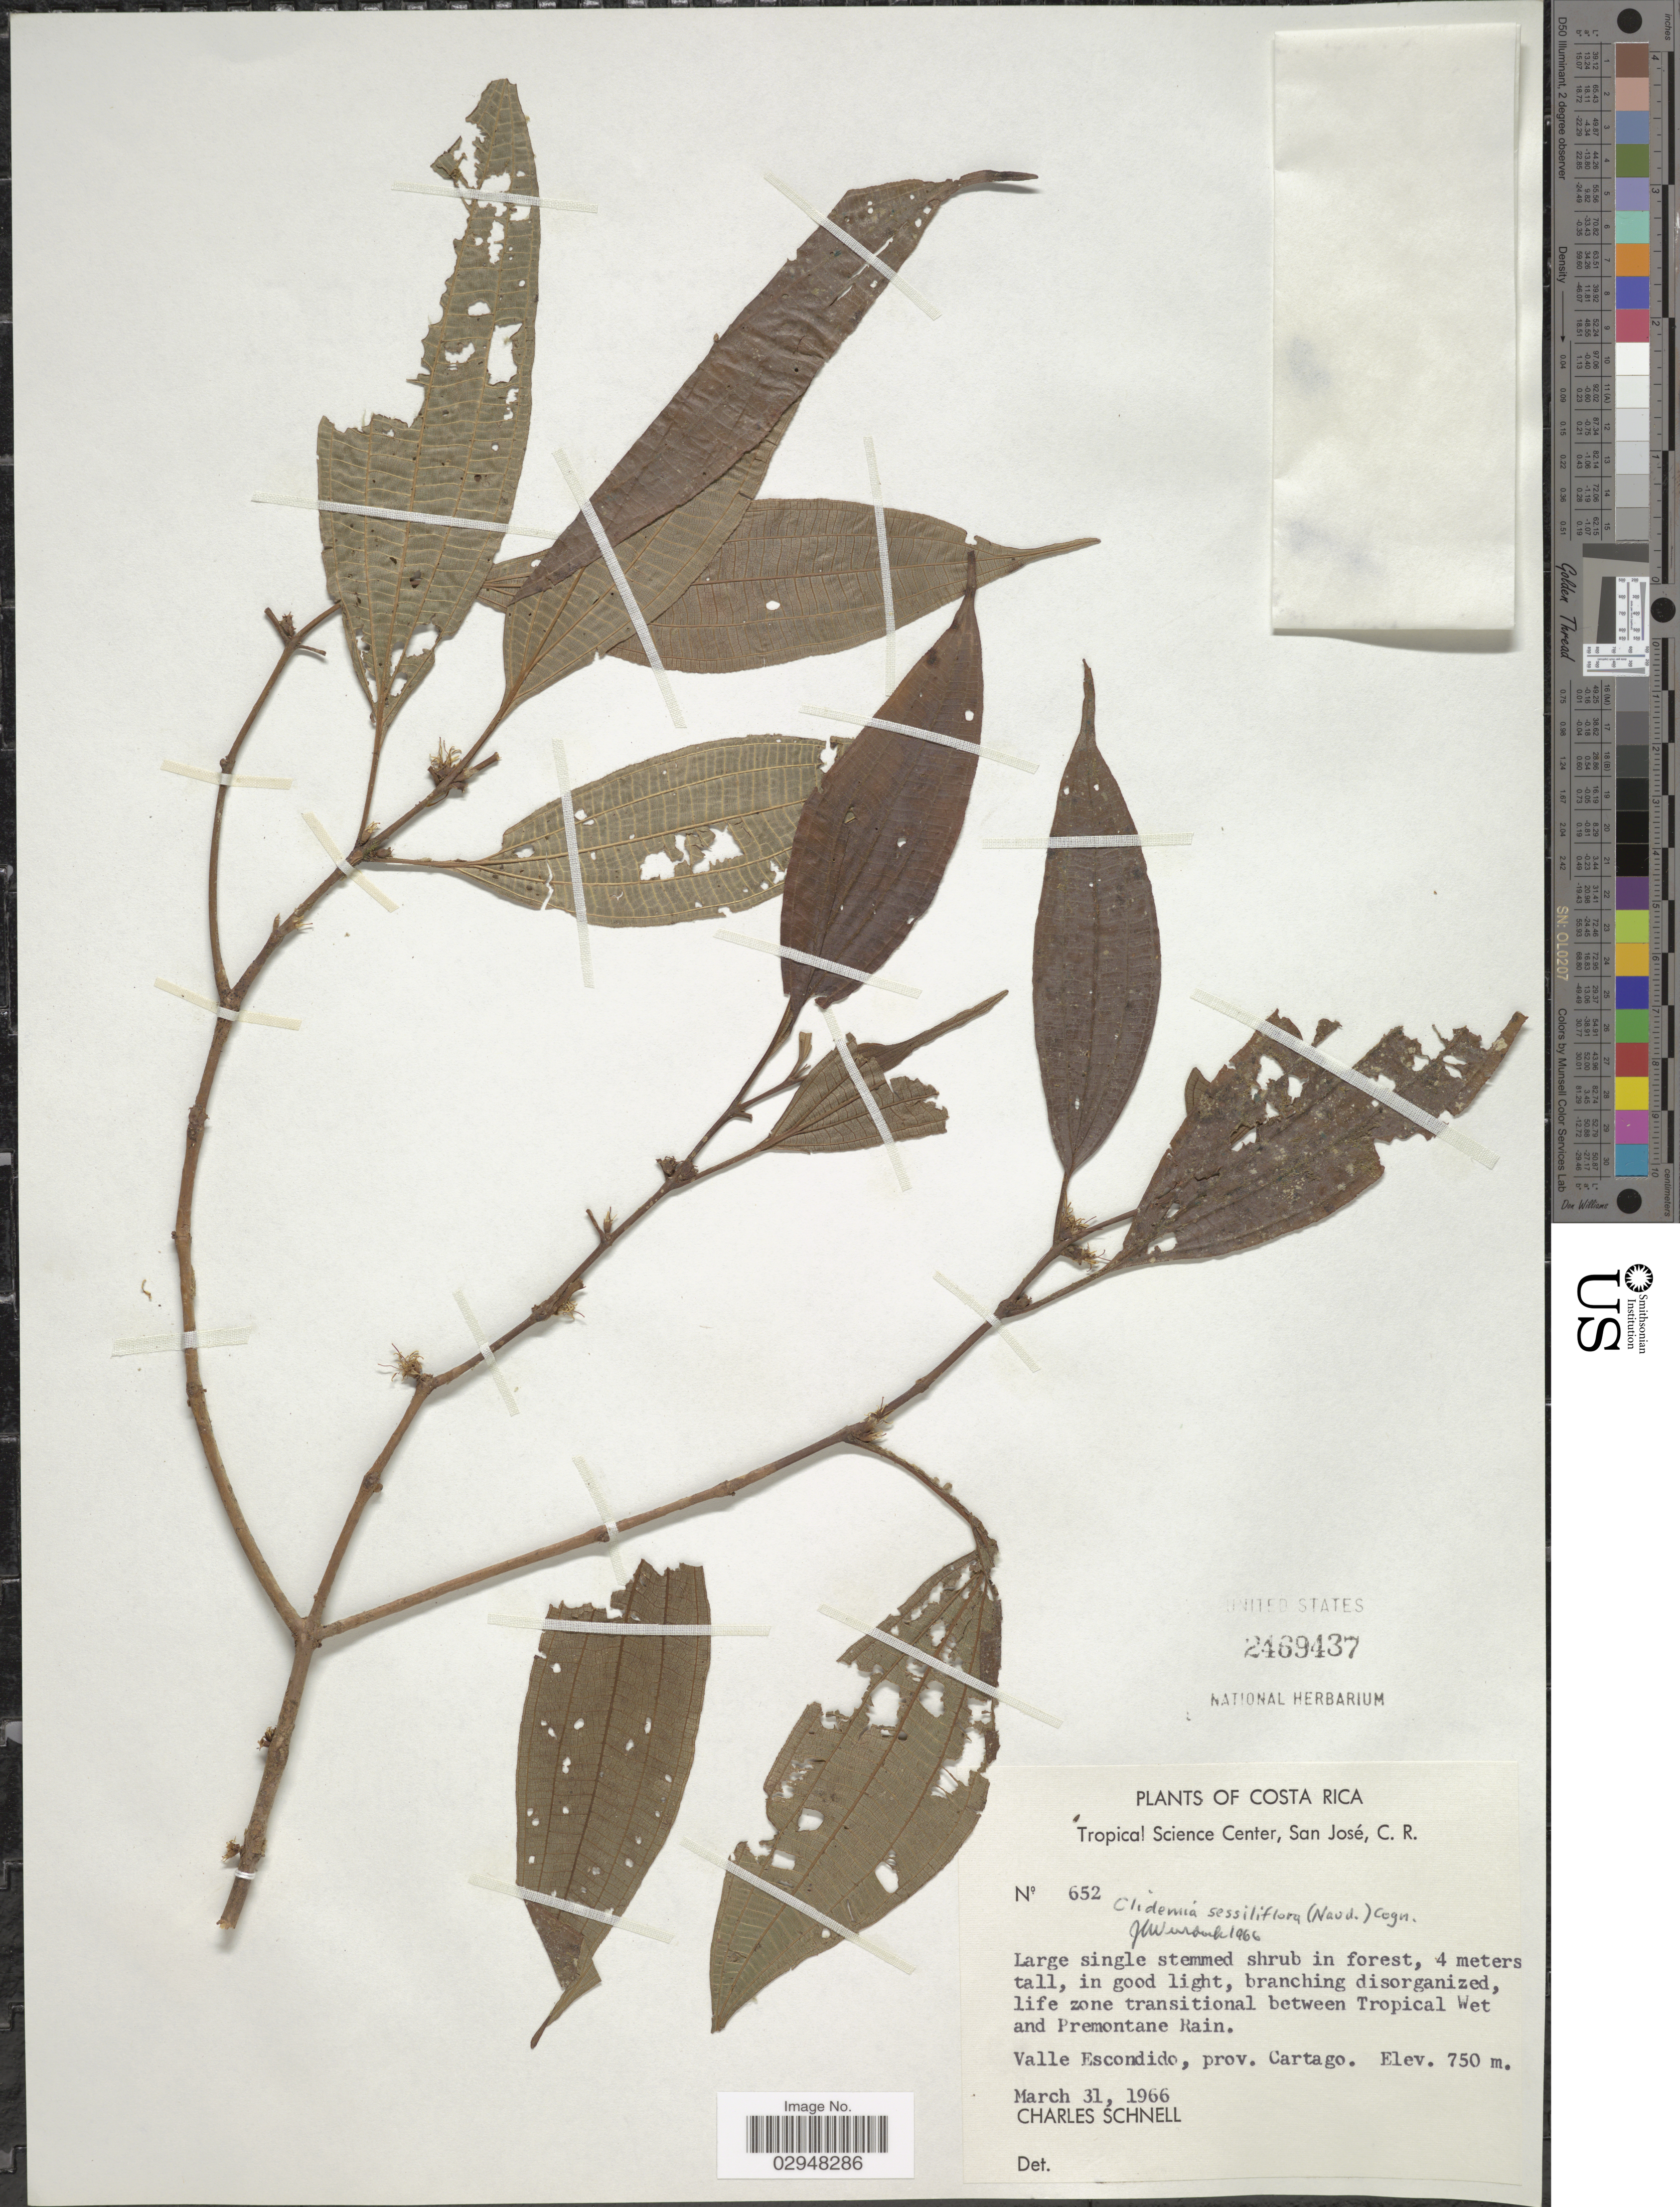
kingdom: Plantae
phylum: Tracheophyta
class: Magnoliopsida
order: Myrtales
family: Melastomataceae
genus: Clidemia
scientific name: Clidemia sessiliflora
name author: (Naudin) Cogn.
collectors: C. Schnell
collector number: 652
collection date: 1966-03-31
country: Costa Rica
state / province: Cartago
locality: Life zone transitional between Tropical Wet and Premontane Rain, Valle Escondido.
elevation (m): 750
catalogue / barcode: US 2469437